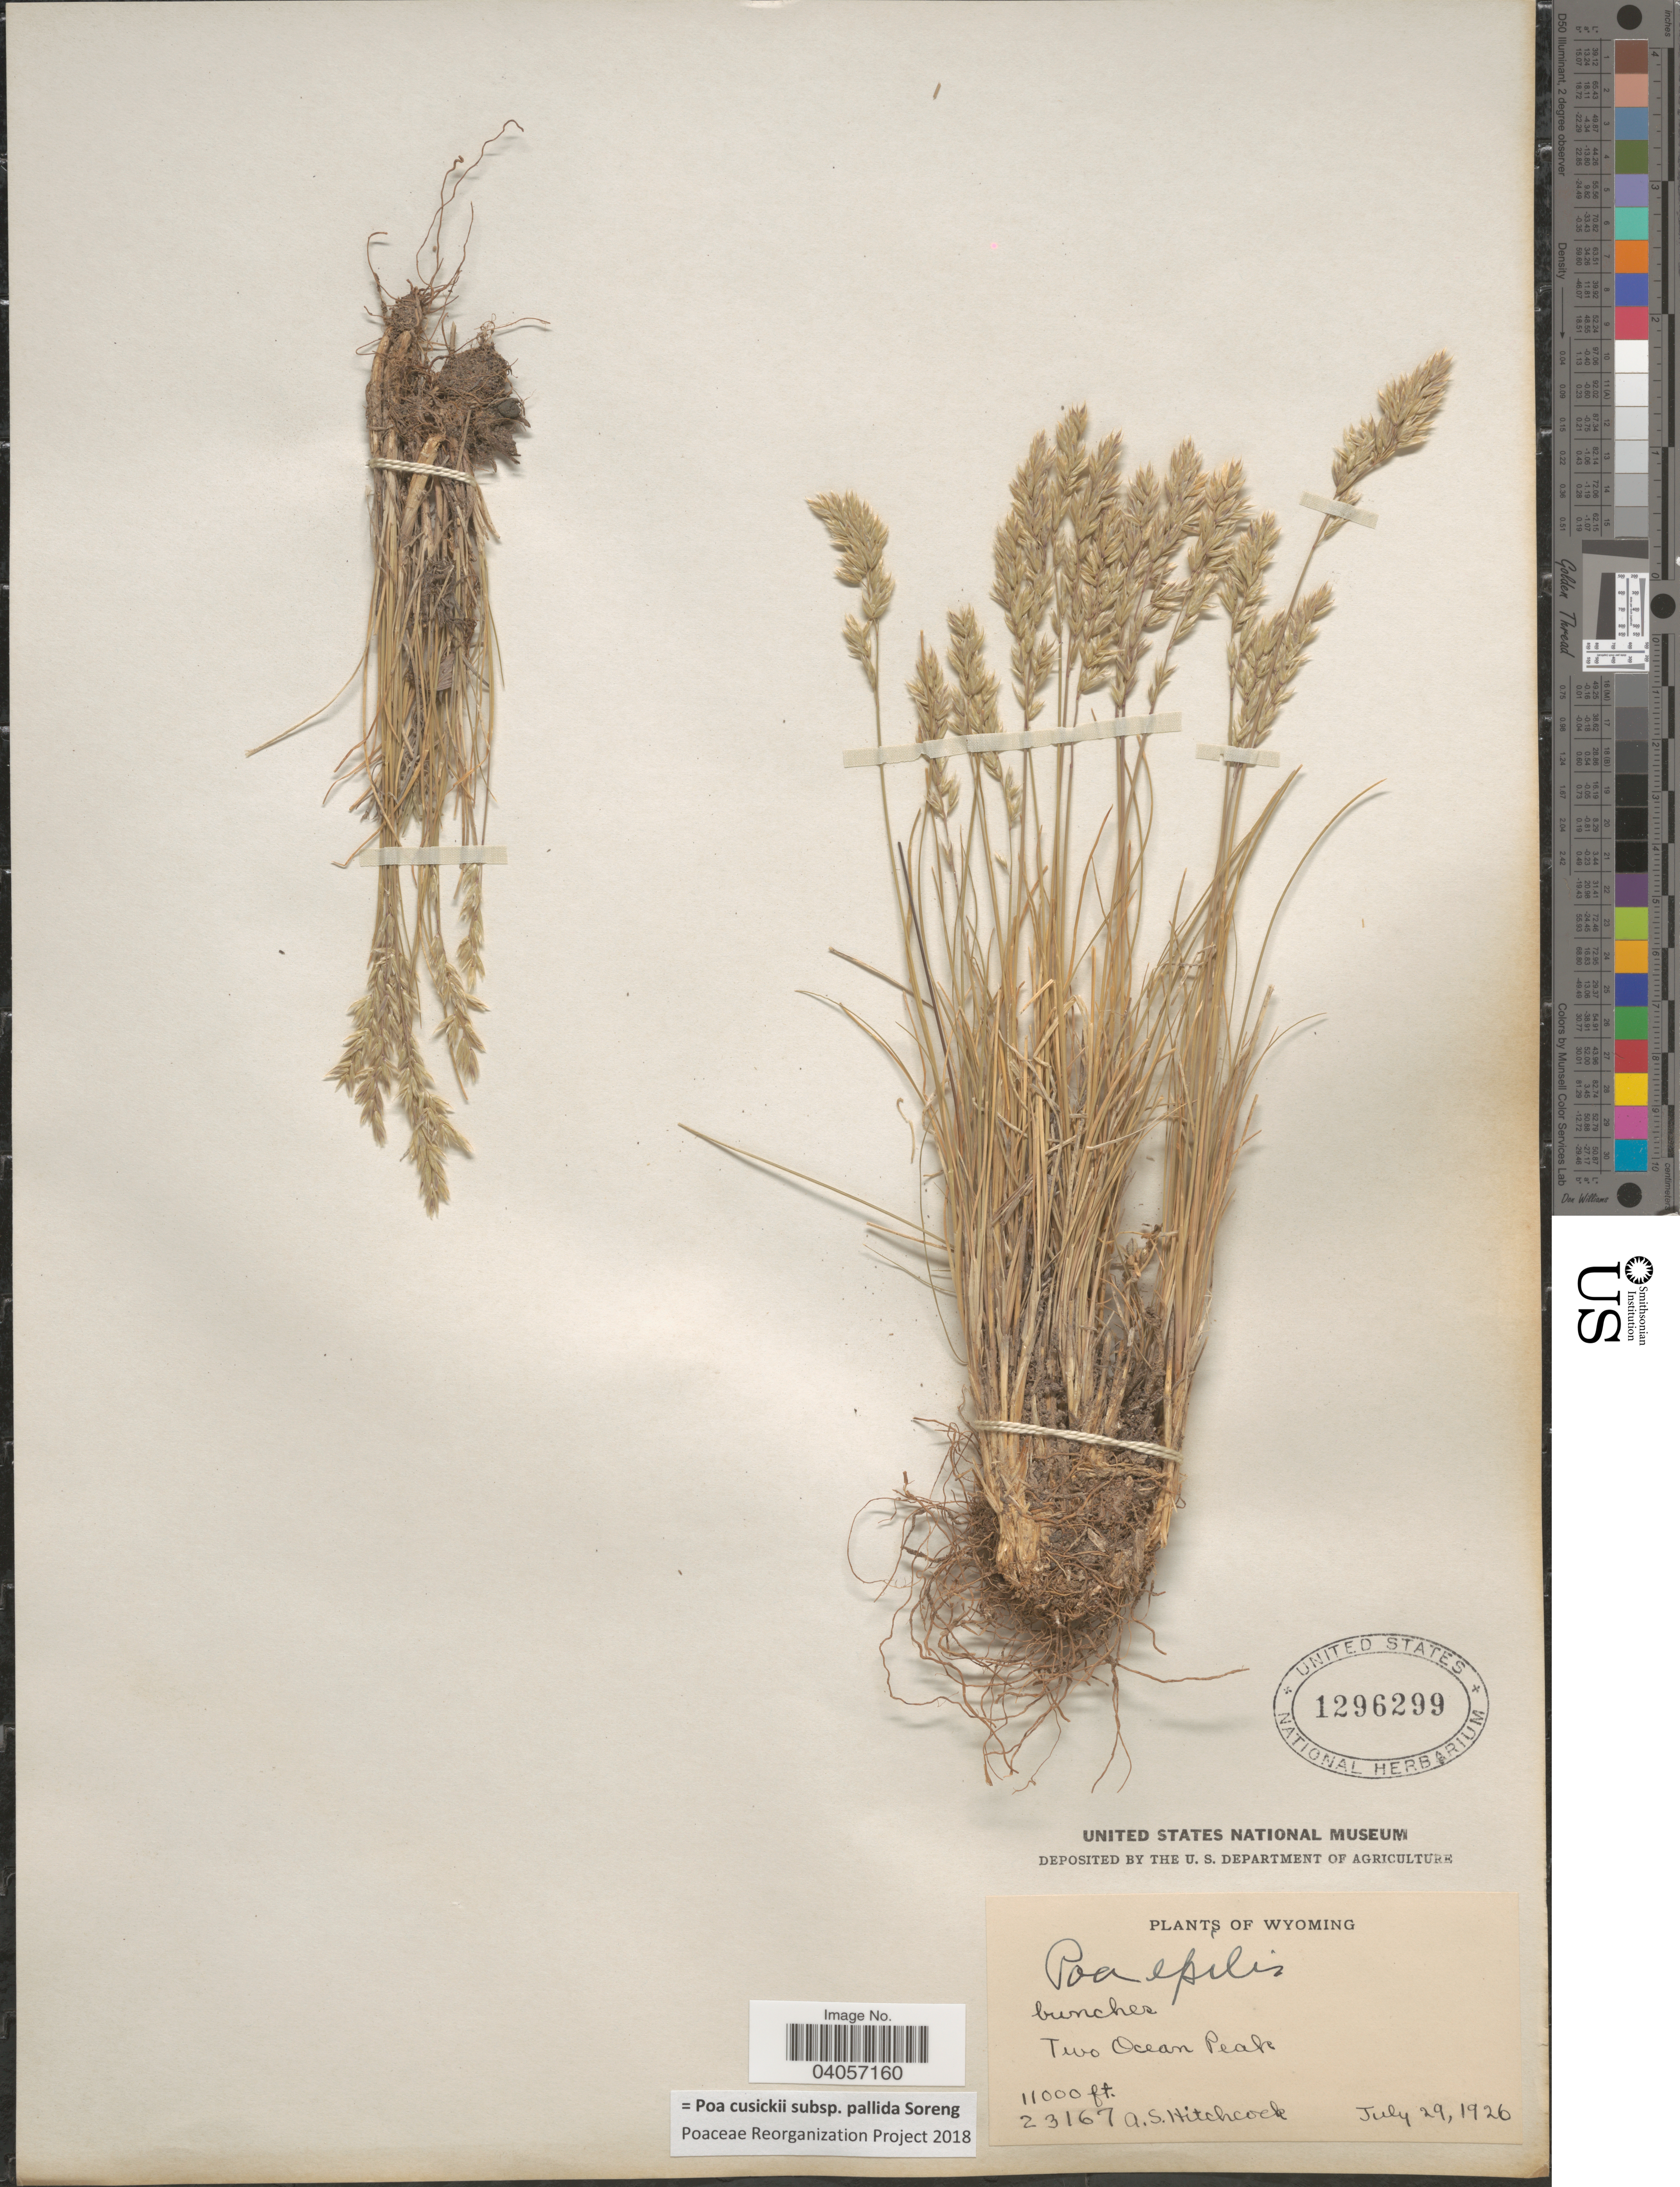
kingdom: Plantae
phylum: Tracheophyta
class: Liliopsida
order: Poales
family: Poaceae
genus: Poa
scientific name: Poa cusickii subsp. pallida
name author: Soreng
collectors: A. S. Hitchcock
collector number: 23167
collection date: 1926-07-29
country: United States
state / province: Wyoming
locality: Two Ocean Peak.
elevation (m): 3353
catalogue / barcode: US 1296299